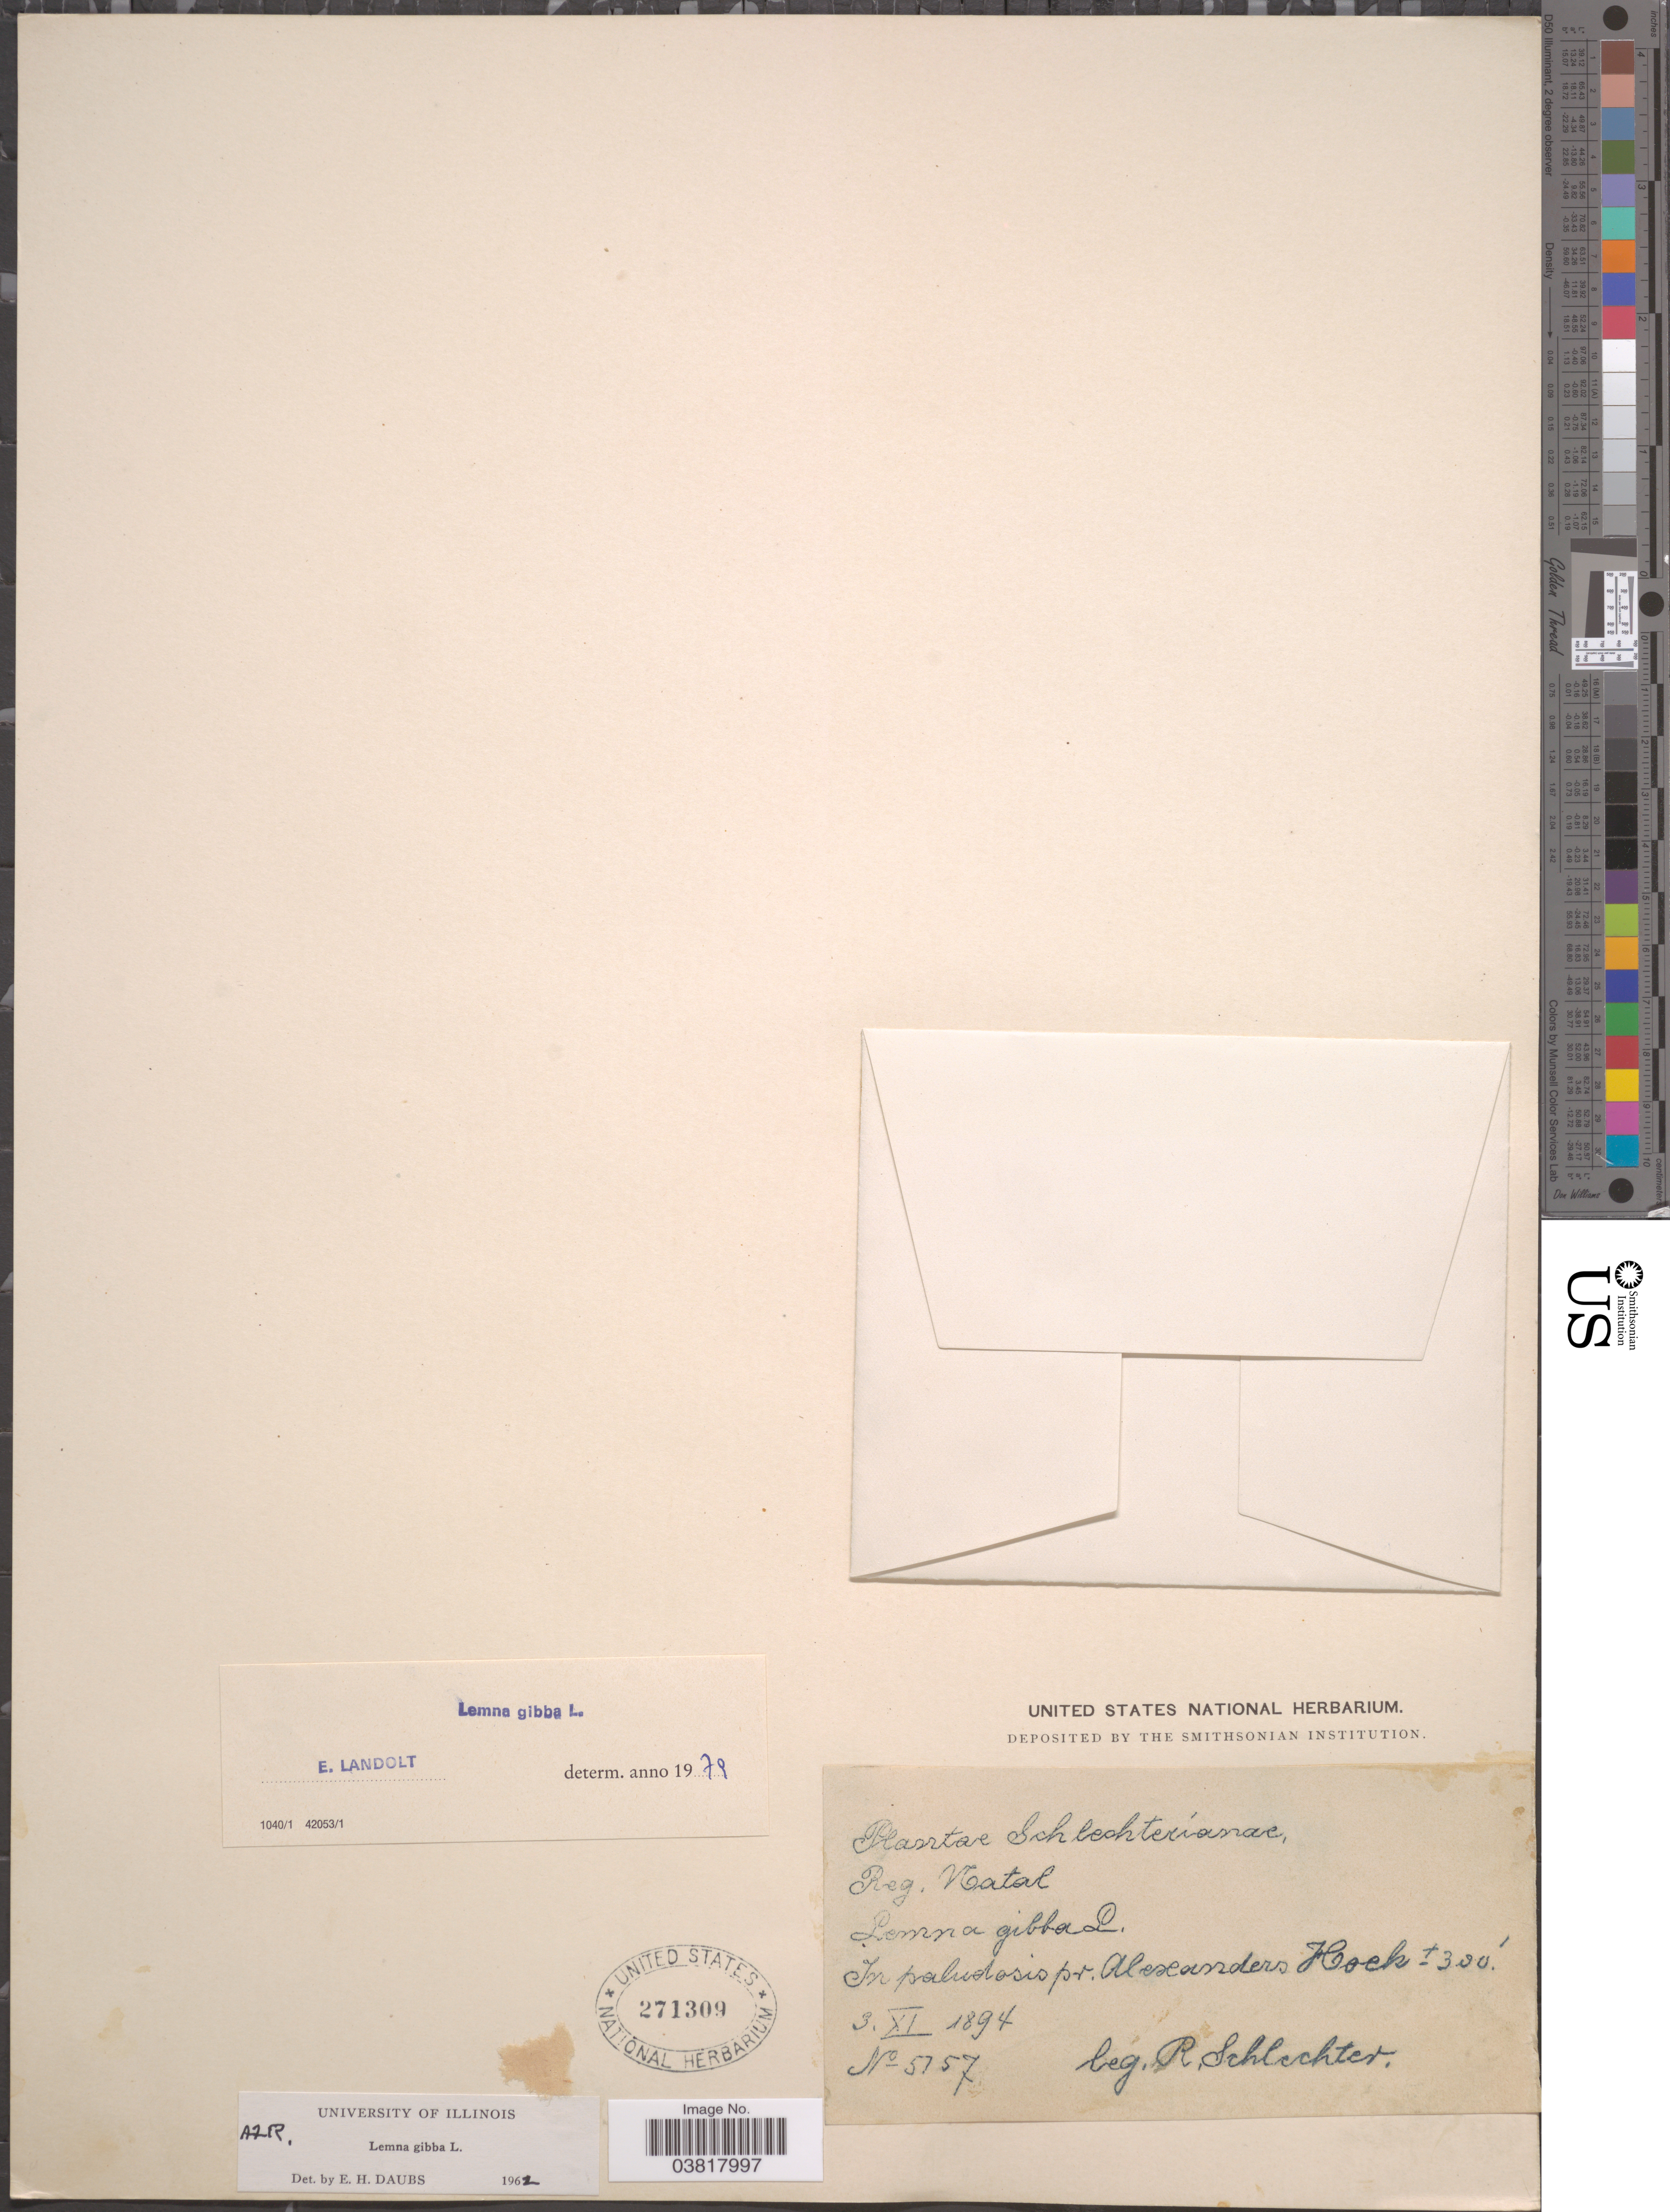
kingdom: Plantae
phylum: Tracheophyta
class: Liliopsida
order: Alismatales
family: Araceae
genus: Lemna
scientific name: Lemna gibba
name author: L.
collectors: F. R. R. Schlechter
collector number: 5157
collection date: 1894-11-03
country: South Africa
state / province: KwaZulu-Natal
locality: Reg. Natal. In paludosis pr. Alexanders Hoek.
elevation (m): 91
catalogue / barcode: US 271309